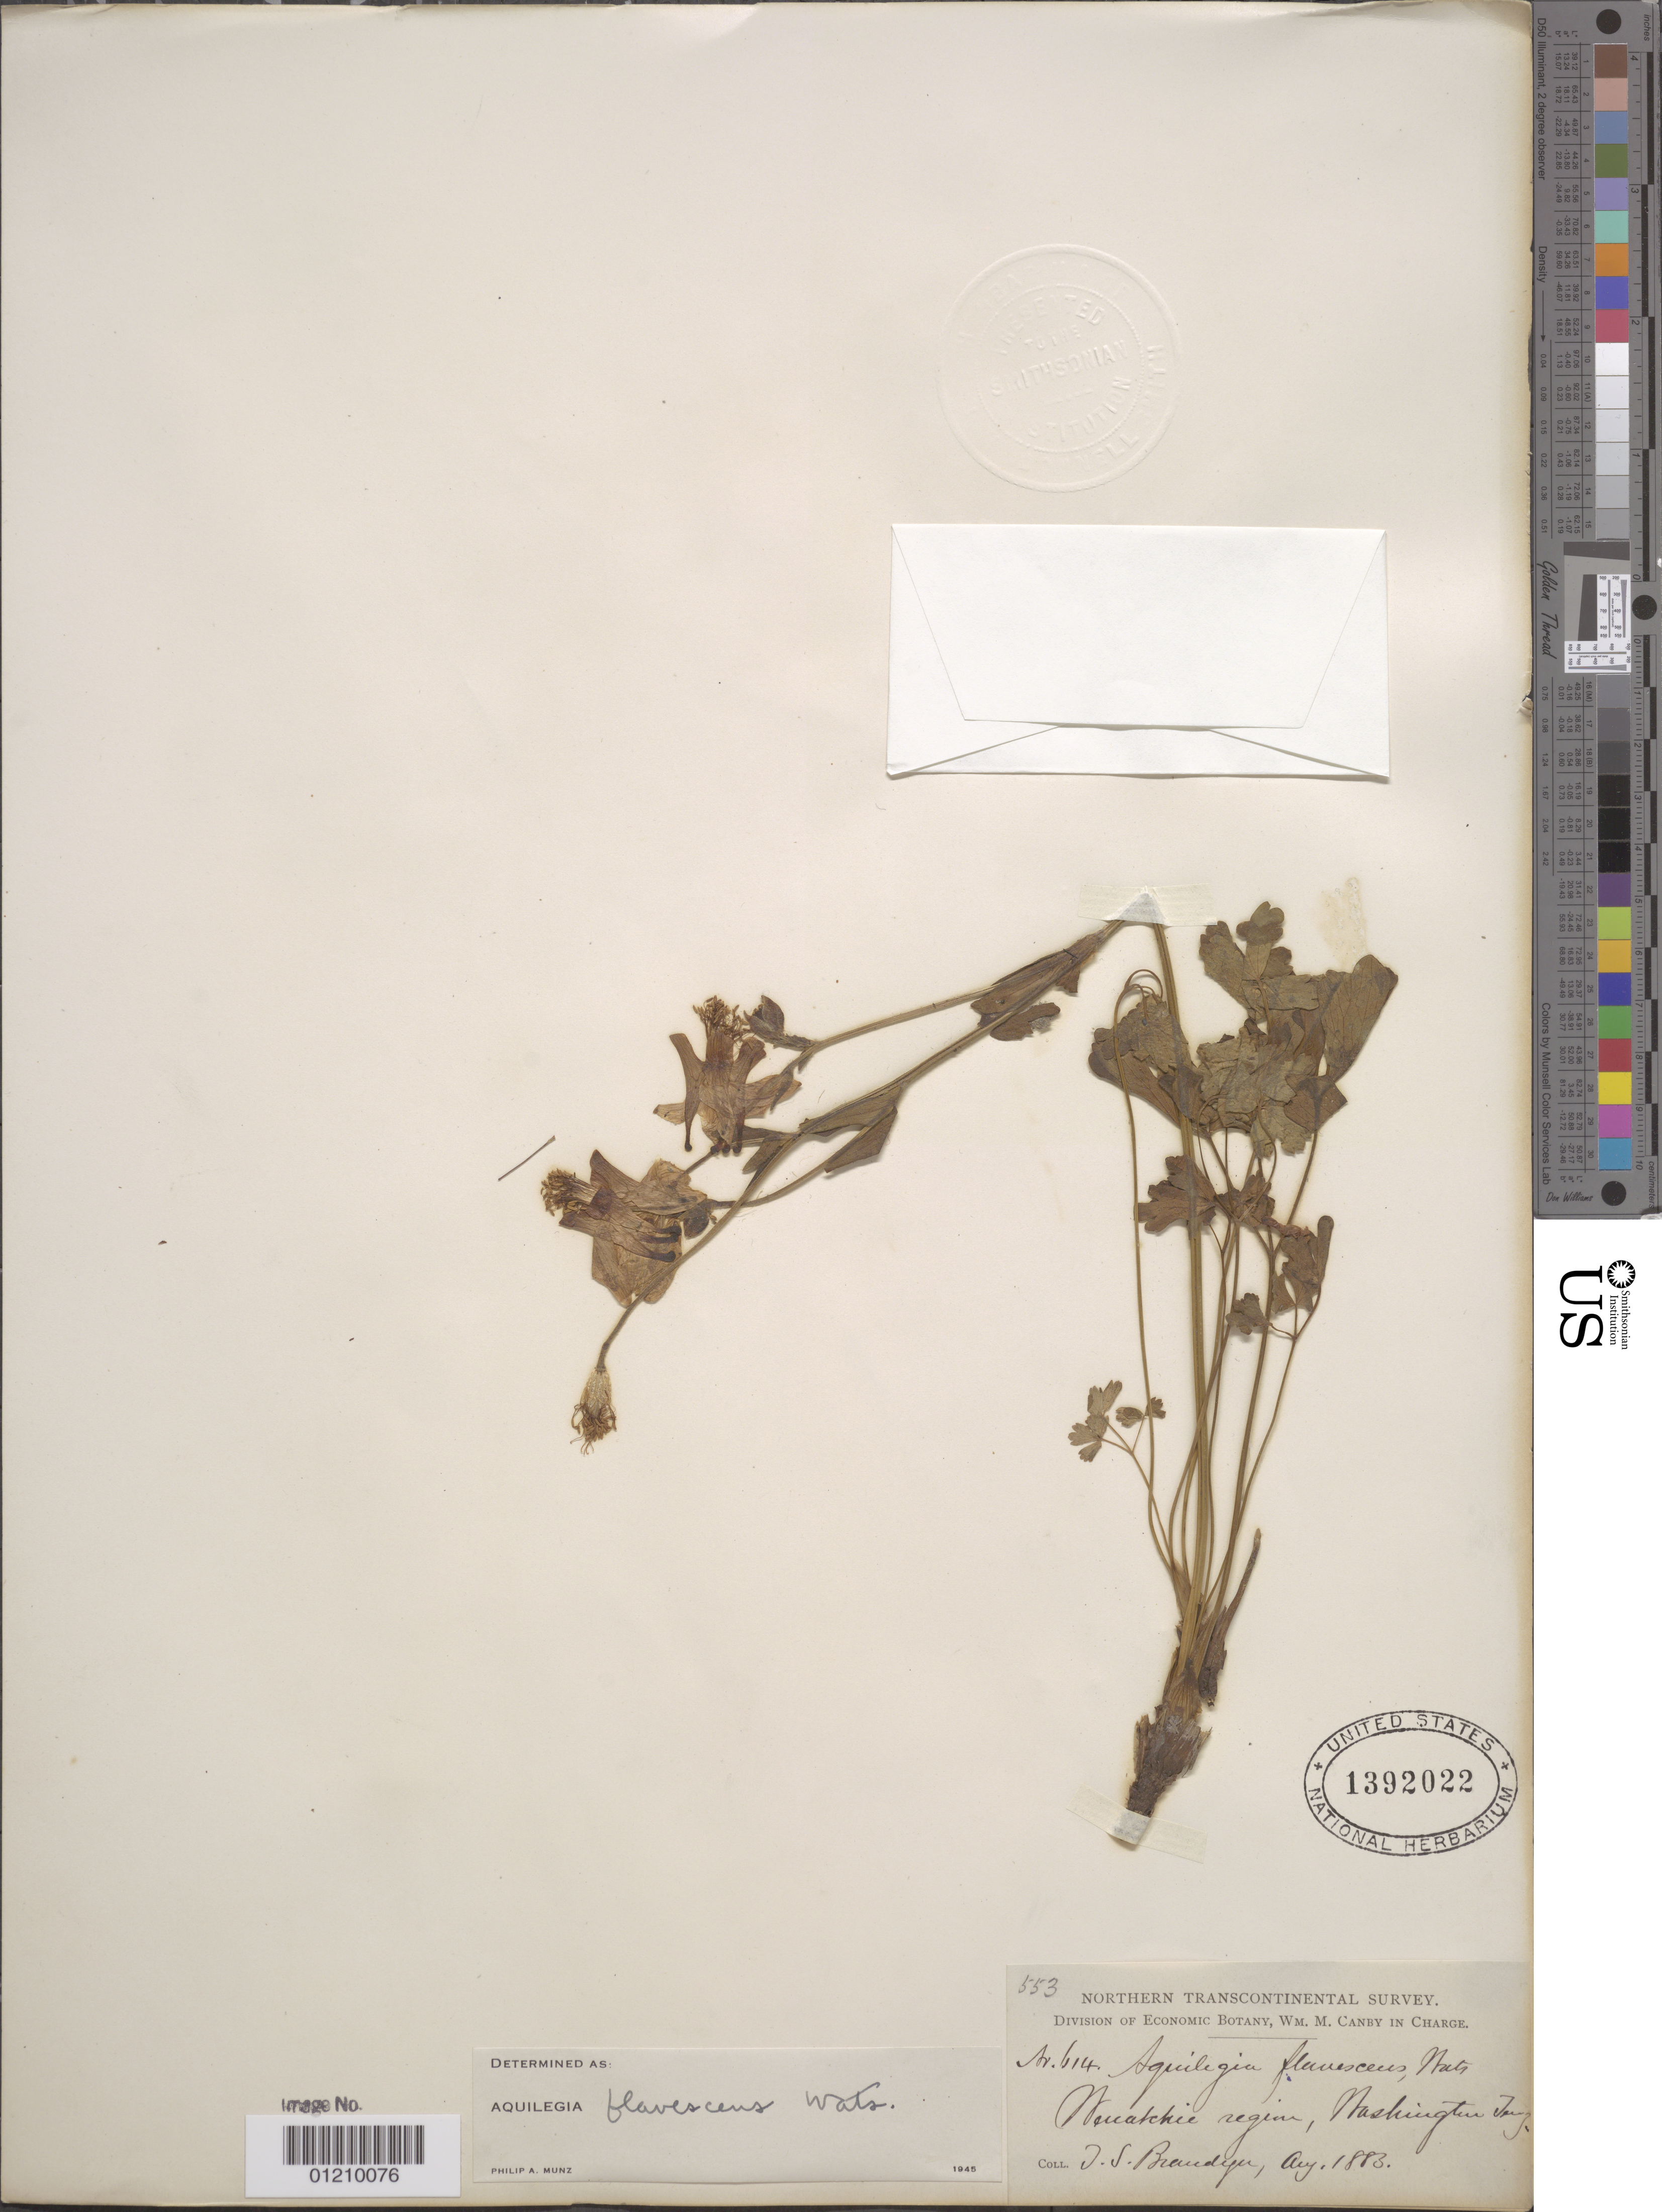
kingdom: Plantae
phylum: Tracheophyta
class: Magnoliopsida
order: Ranunculales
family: Ranunculaceae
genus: Aquilegia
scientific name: Aquilegia flavescens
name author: S. Watson in C. King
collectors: T. S. Brandegee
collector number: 553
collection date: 1883-08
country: United States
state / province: Washington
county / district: Chelan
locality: Wenatchee region.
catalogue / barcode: US 1392022